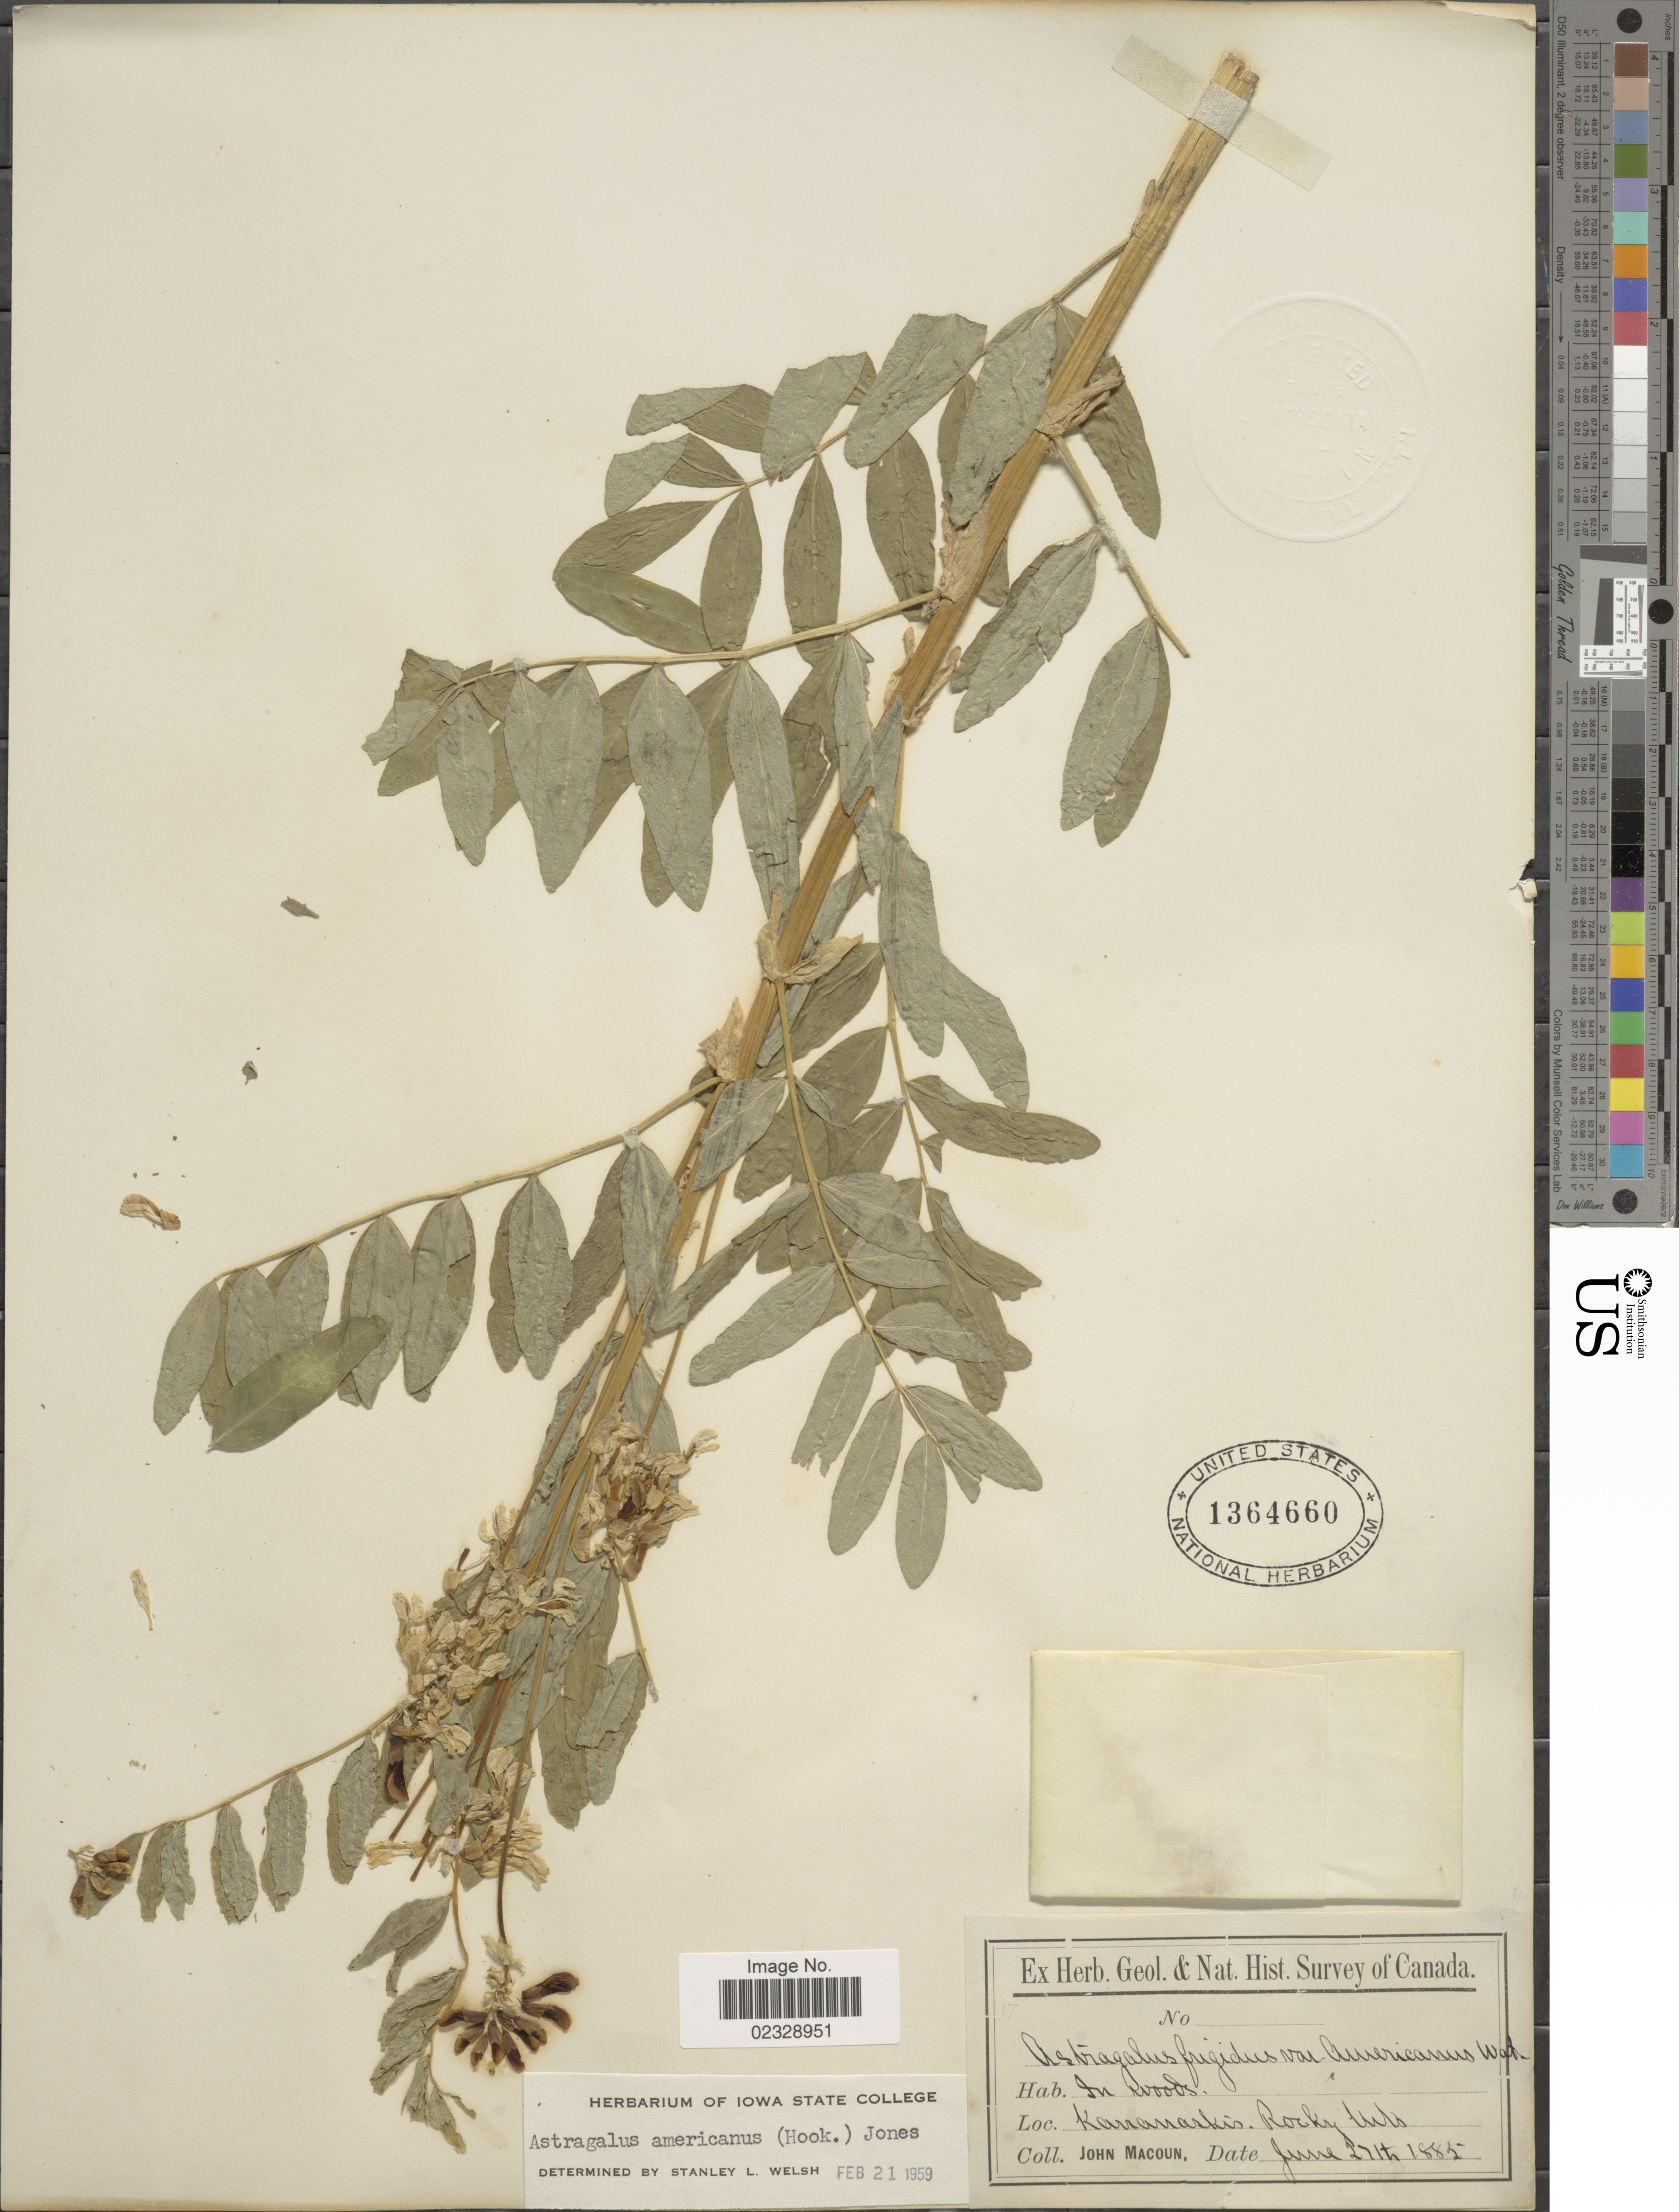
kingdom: Plantae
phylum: Tracheophyta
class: Magnoliopsida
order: Fabales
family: Fabaceae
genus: Astragalus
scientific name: Astragalus americanus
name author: (Hook.) M.E. Jones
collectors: J. Macoun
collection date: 1885-06-27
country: Canada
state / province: Alberta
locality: In woods, Kananaskis, Rocky Mts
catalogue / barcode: US 1364660